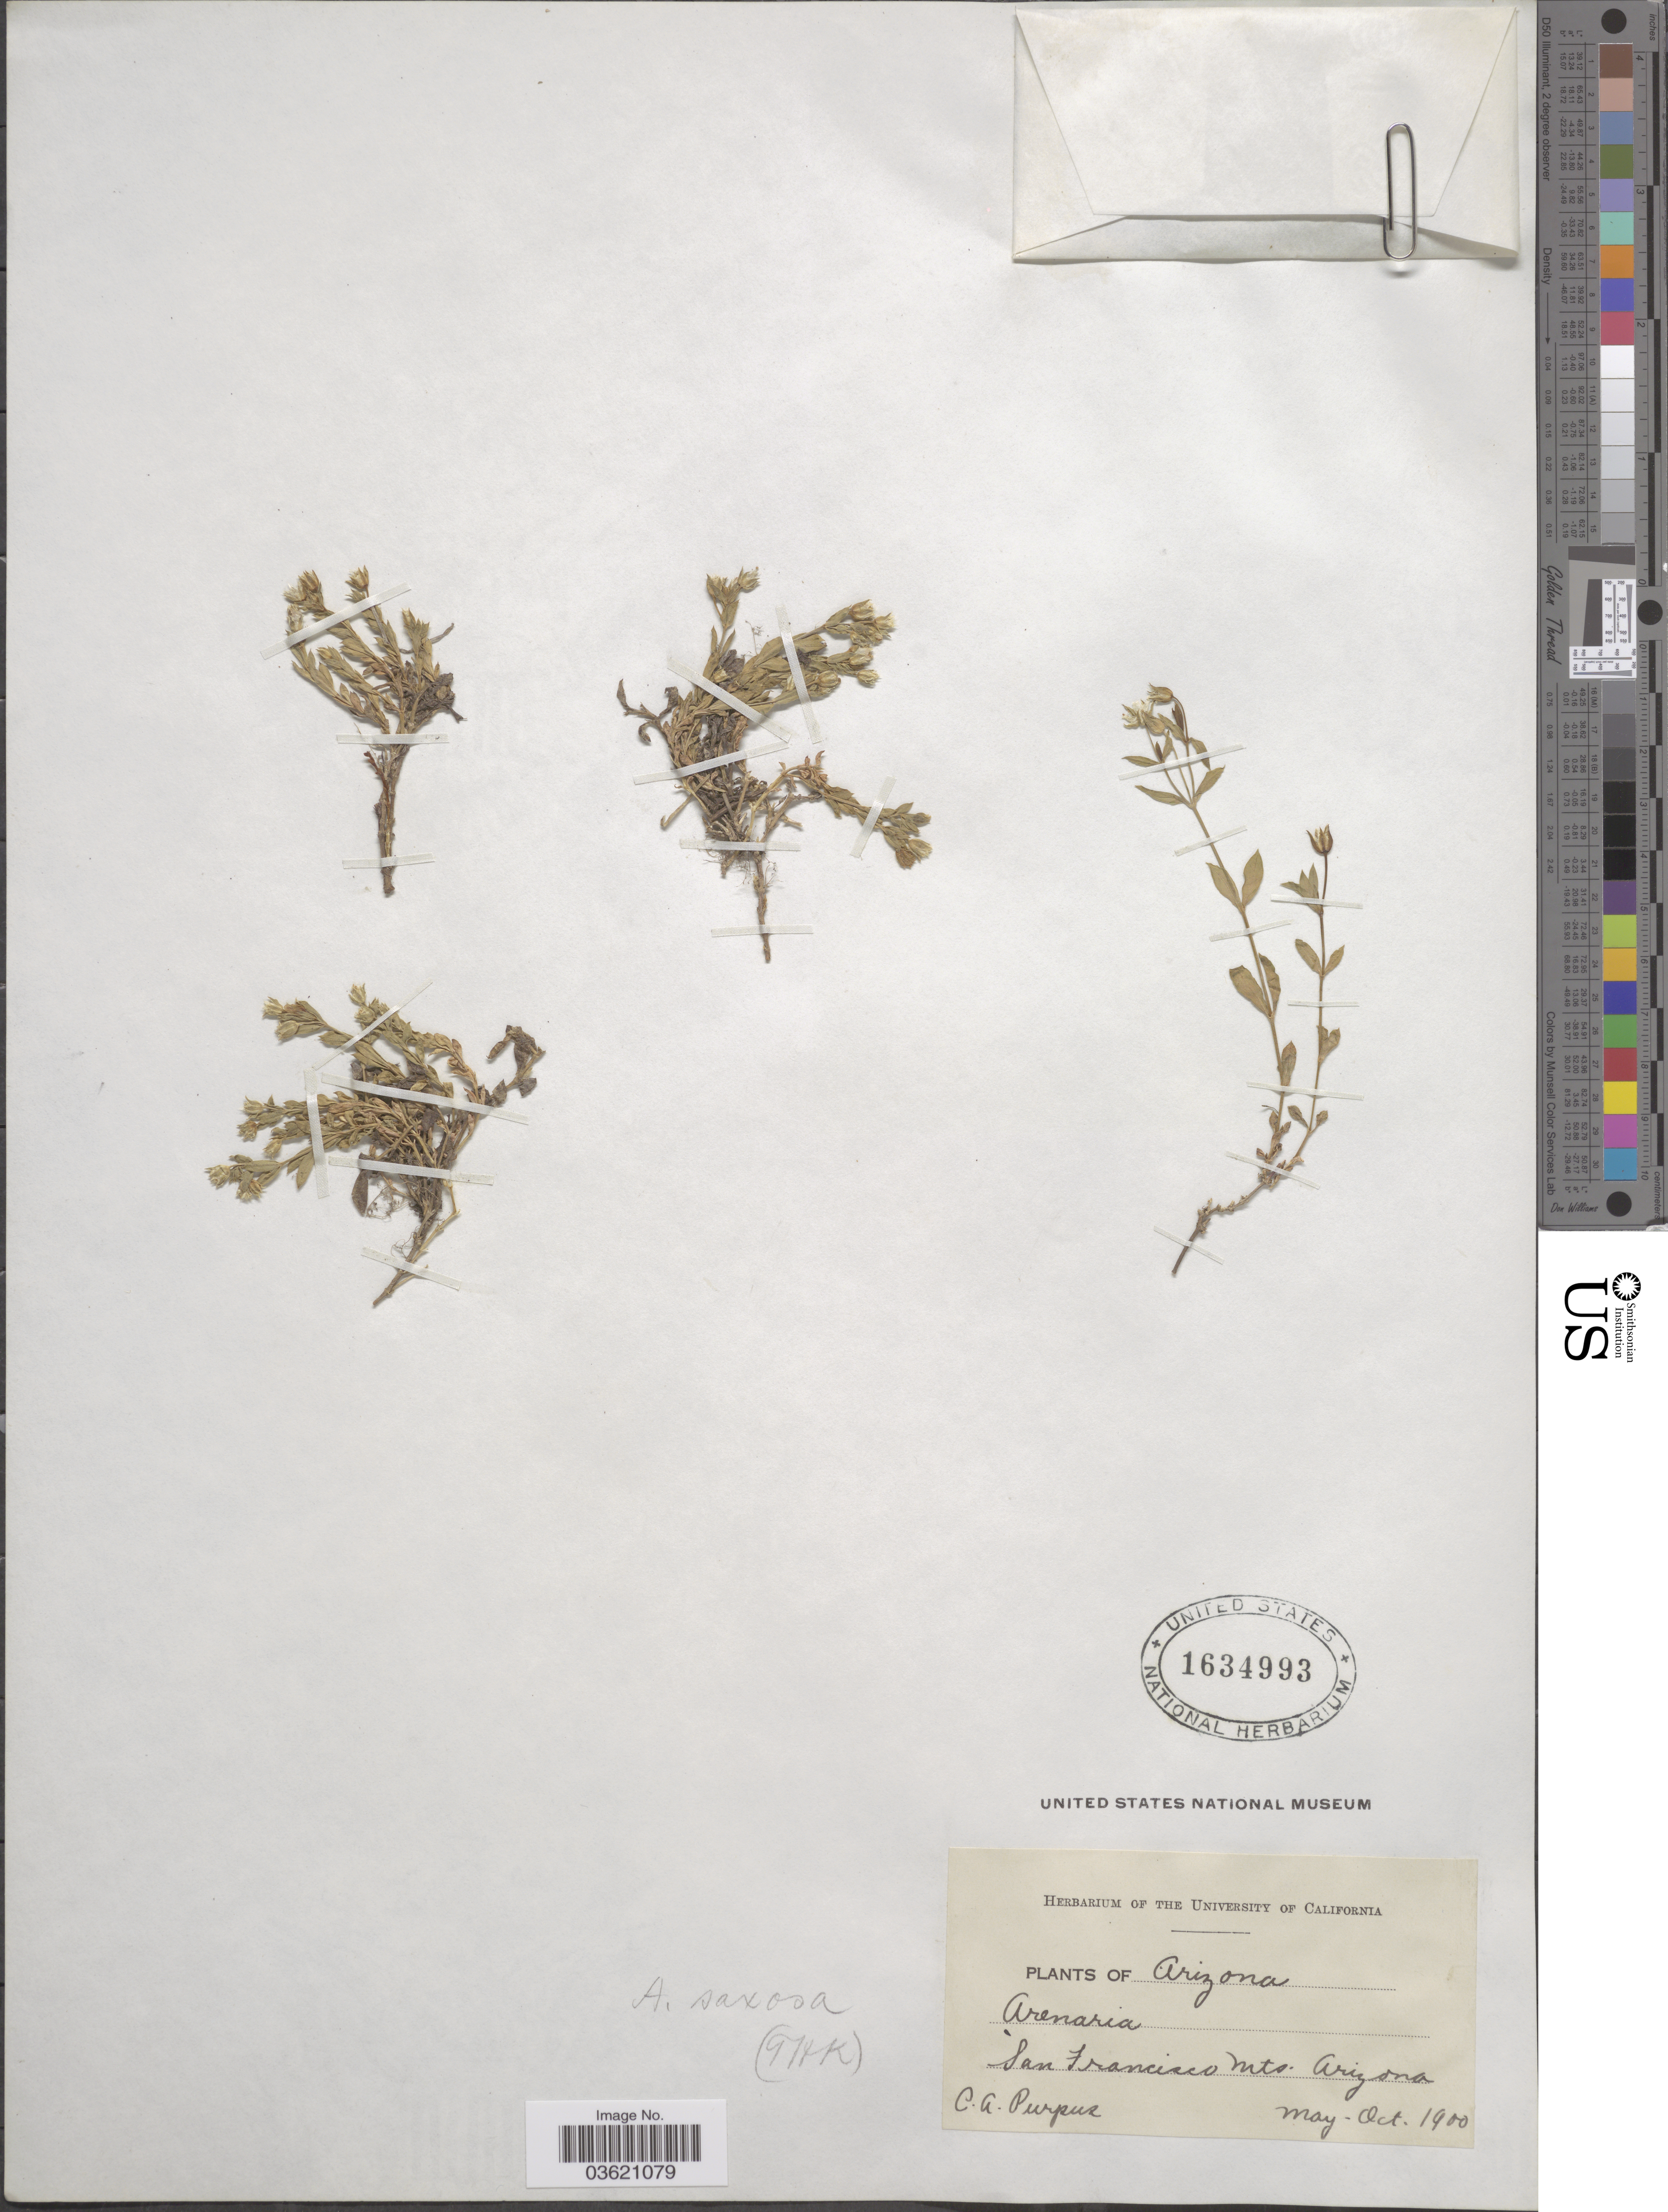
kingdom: Plantae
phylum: Tracheophyta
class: Magnoliopsida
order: Caryophyllales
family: Caryophyllaceae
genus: Arenaria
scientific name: Arenaria saxosa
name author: A. Gray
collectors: C. A. Purpus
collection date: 1900-05/1900-10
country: United States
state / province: Arizona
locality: San Francisco Mts.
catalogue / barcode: US 1634993